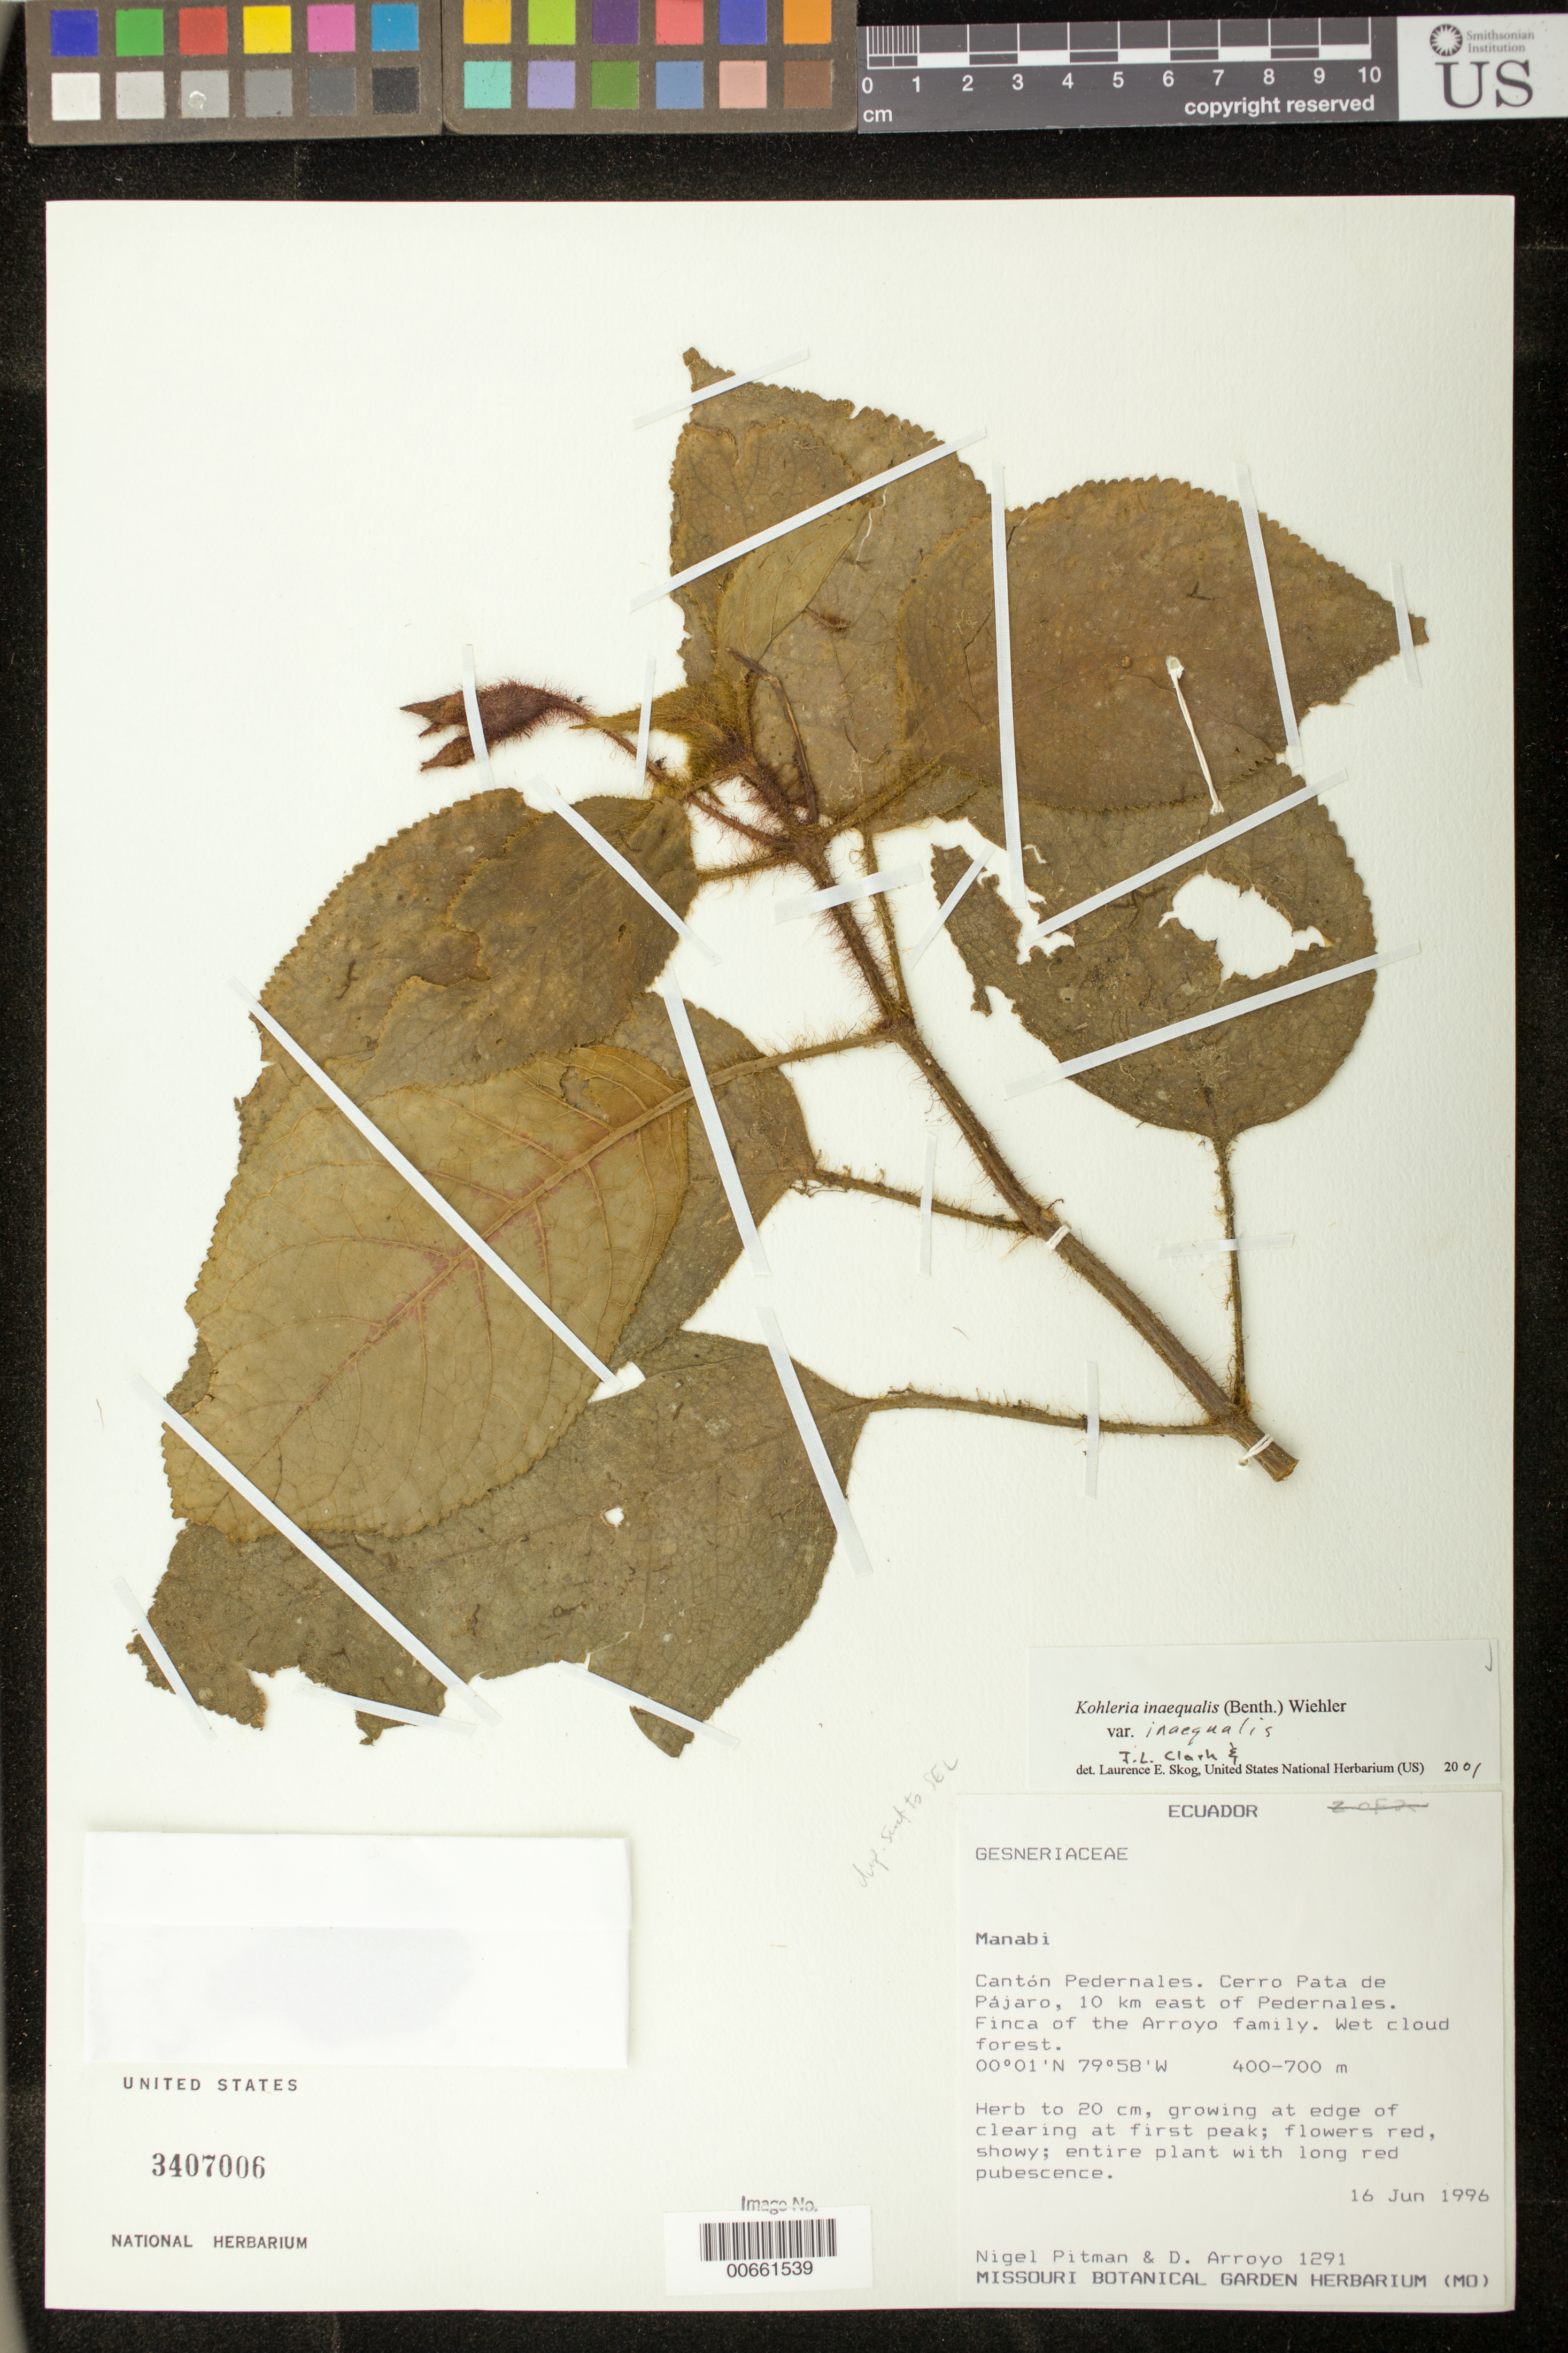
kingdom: Plantae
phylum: Tracheophyta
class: Magnoliopsida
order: Lamiales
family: Gesneriaceae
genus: Kohleria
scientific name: Kohleria inaequalis var. inaequalis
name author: (Benth.) Wiehler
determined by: Skog, Laurence E.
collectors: N. Pitman & D. Arroyo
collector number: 1291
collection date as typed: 16 Jun 1996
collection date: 1996-06-16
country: Ecuador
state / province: Manabí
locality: Cantón Pedernales; Cerro Pata de Pájaro, 10 km east of Pedernales, Finca of the Arroyo family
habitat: Wet cloud forest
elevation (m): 400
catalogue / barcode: US 3407006